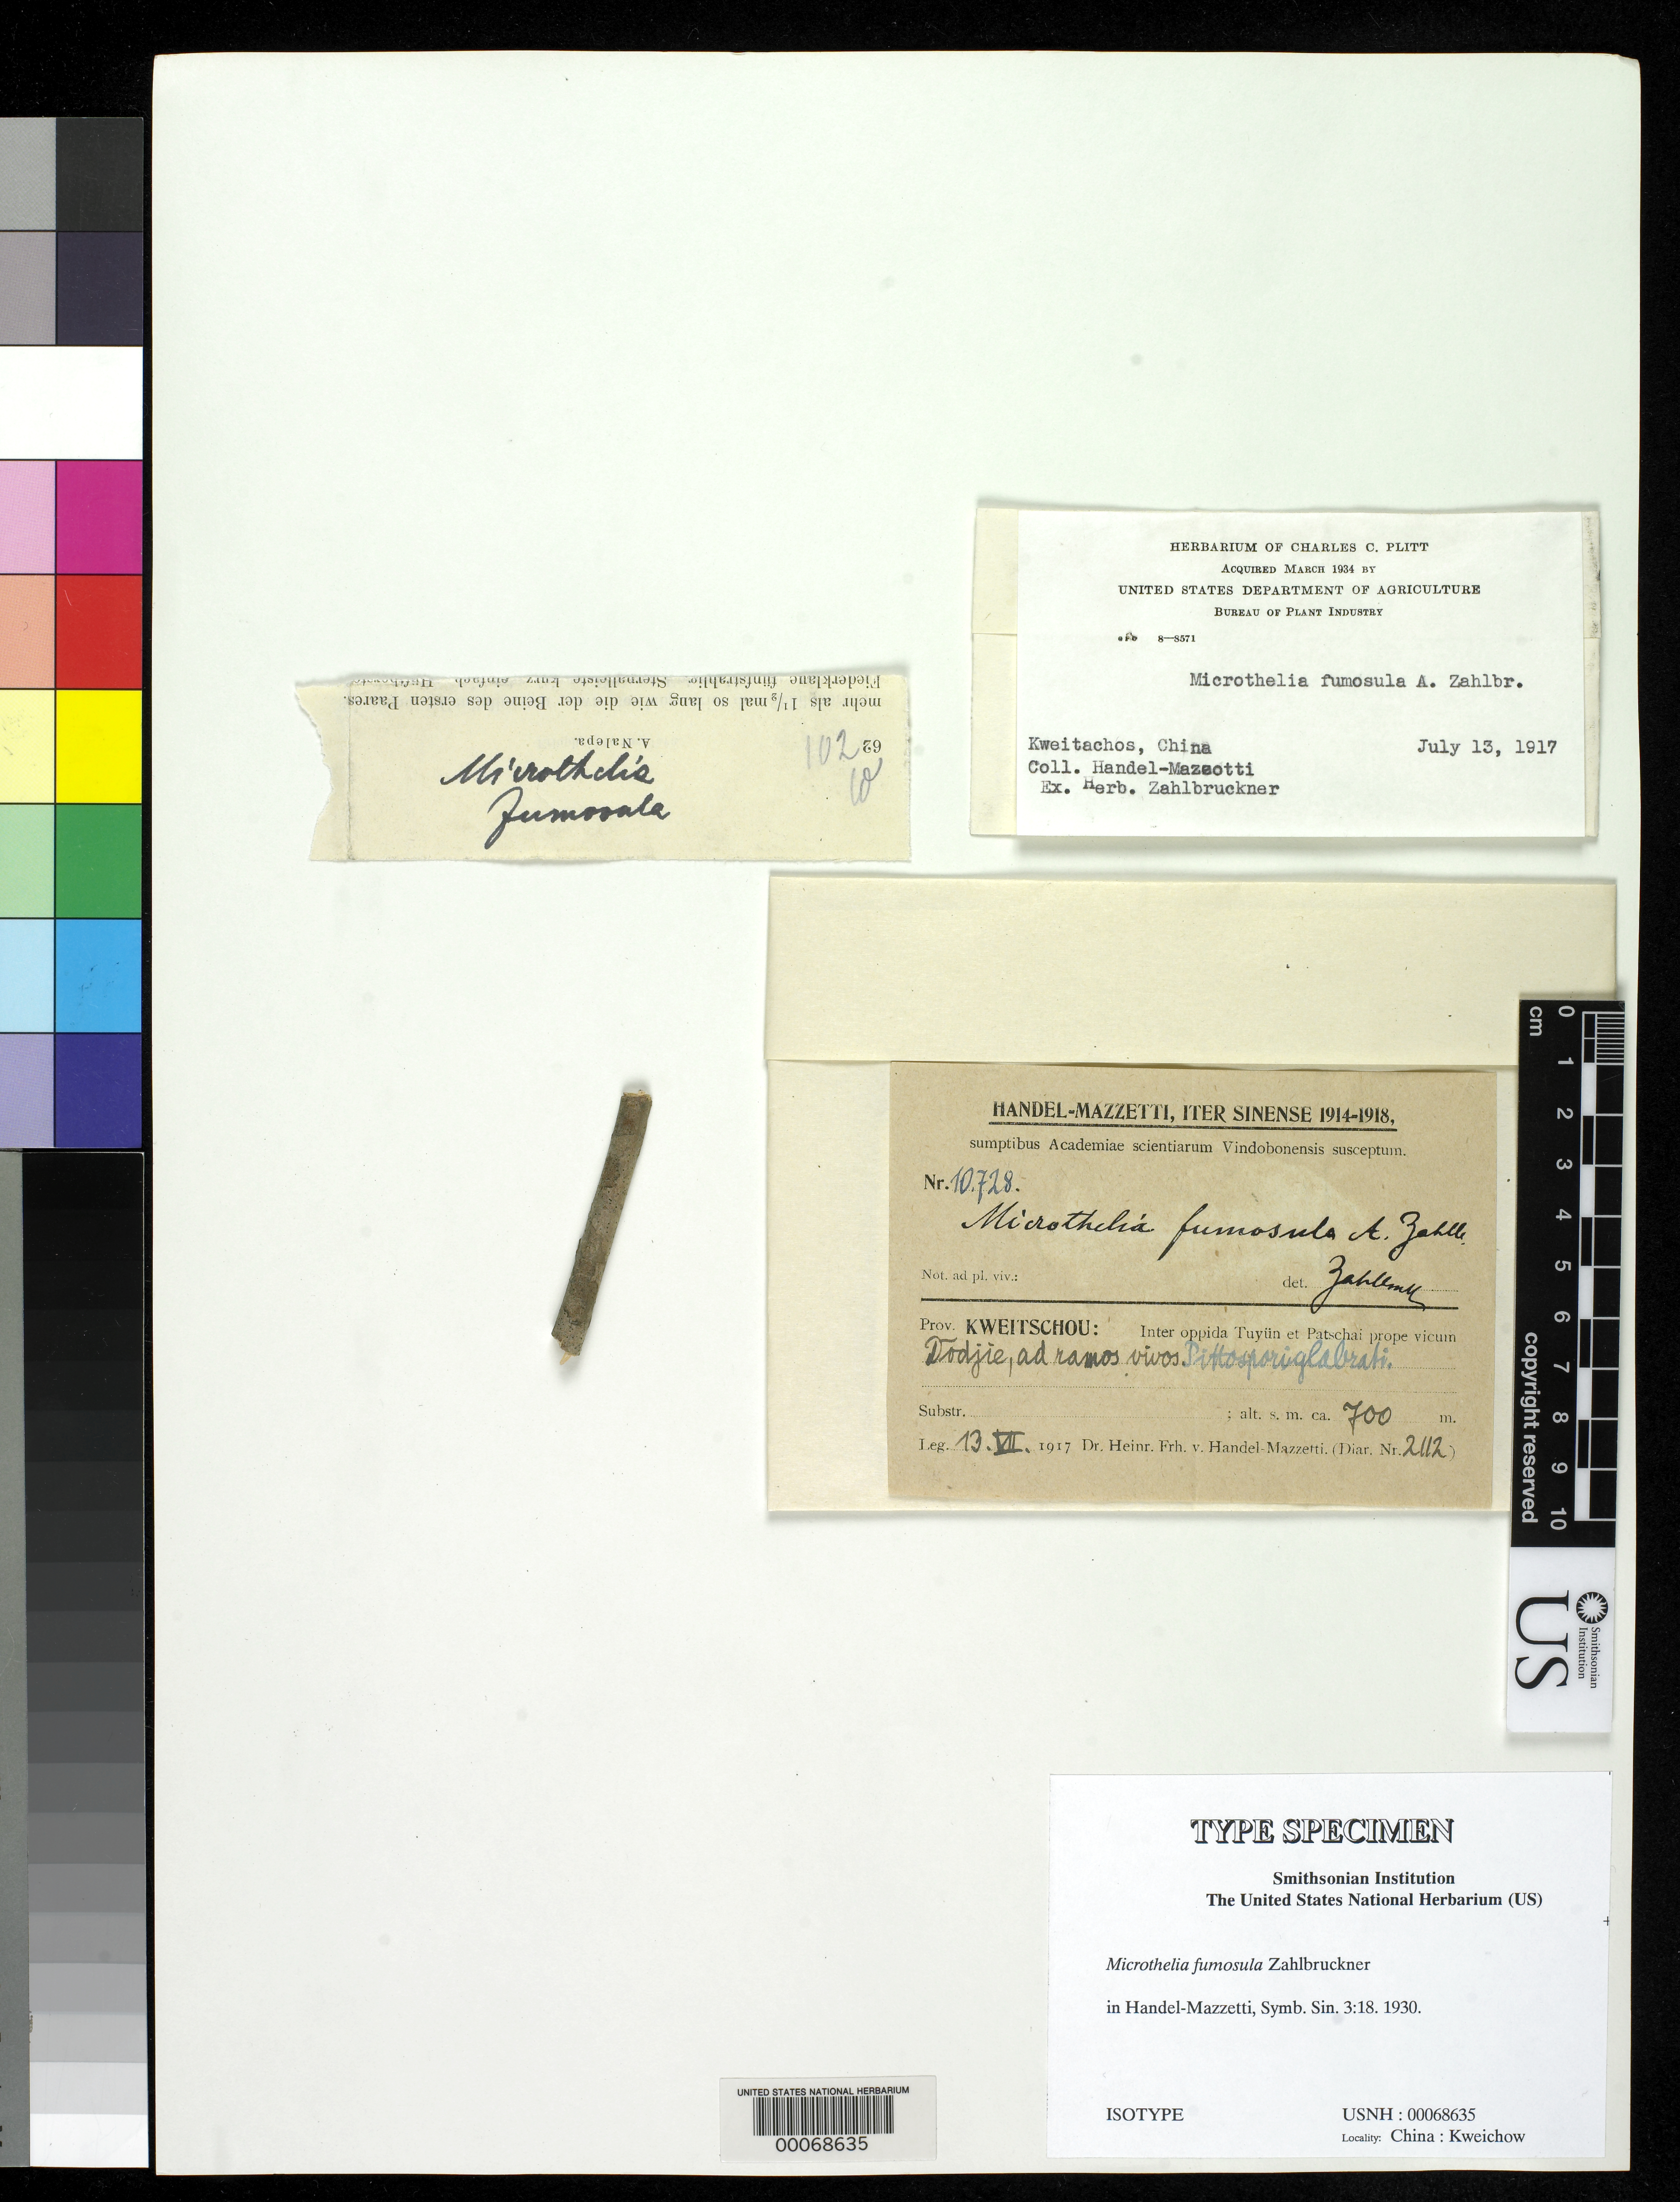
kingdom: Fungi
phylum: Ascomycota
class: Dothideomycetes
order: Monoblastiales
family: Monoblastiaceae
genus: Microthelia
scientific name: Microthelia fumosula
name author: Zahlbr. in Hand.-Mazz.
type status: Isotype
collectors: H. Handel-Mazzetti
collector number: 10728 Hand.-mazz.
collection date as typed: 13 Jul 1917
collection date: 1917-07-13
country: China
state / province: Guizhou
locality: Inter oppida Tuyun et Patschai prope vicum Dodjie. [Between town of Tuyun & Patschai near village of Dodjie.]